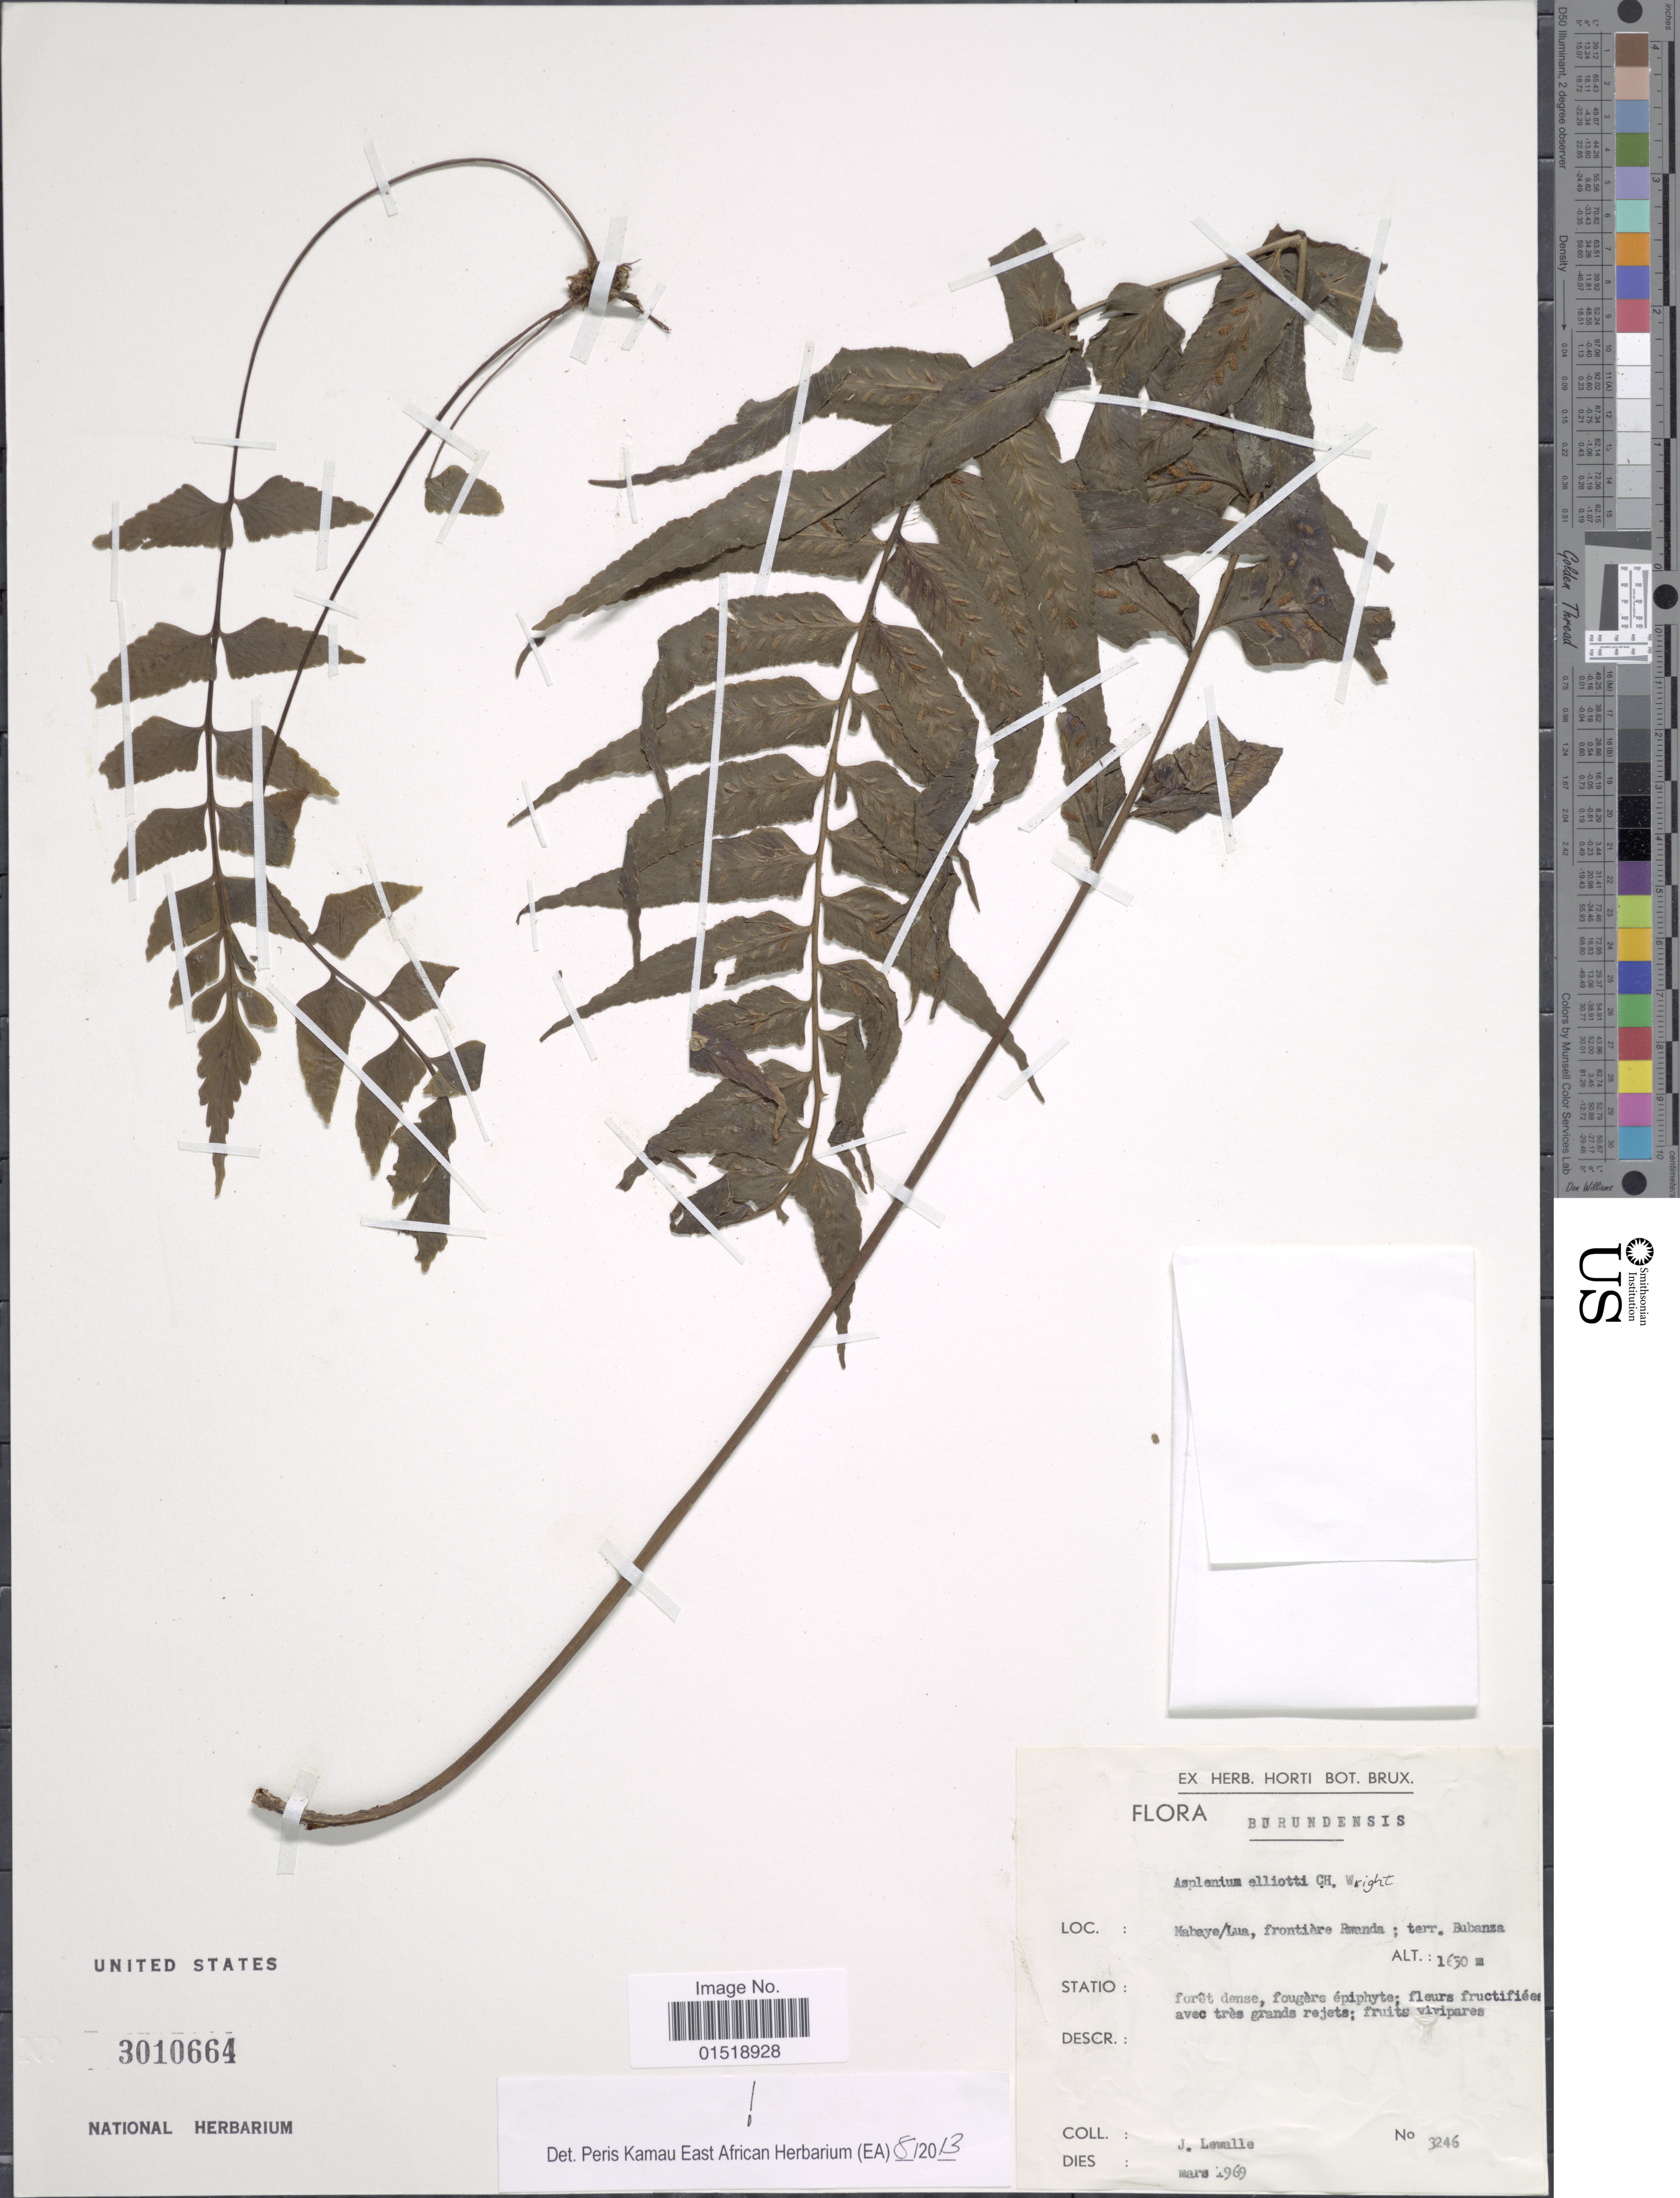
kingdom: Plantae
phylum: Tracheophyta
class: Polypodiopsida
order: Polypodiales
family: Aspleniaceae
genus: Asplenium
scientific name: Asplenium elliottii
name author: C.H. Wright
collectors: J. Lewalle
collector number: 3246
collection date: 1969-03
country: Burundi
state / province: Bubanza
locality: Burundensis. Mabaye/Lua, frontière Rwanda; terr. Bubanza.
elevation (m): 1650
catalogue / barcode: US 3010664